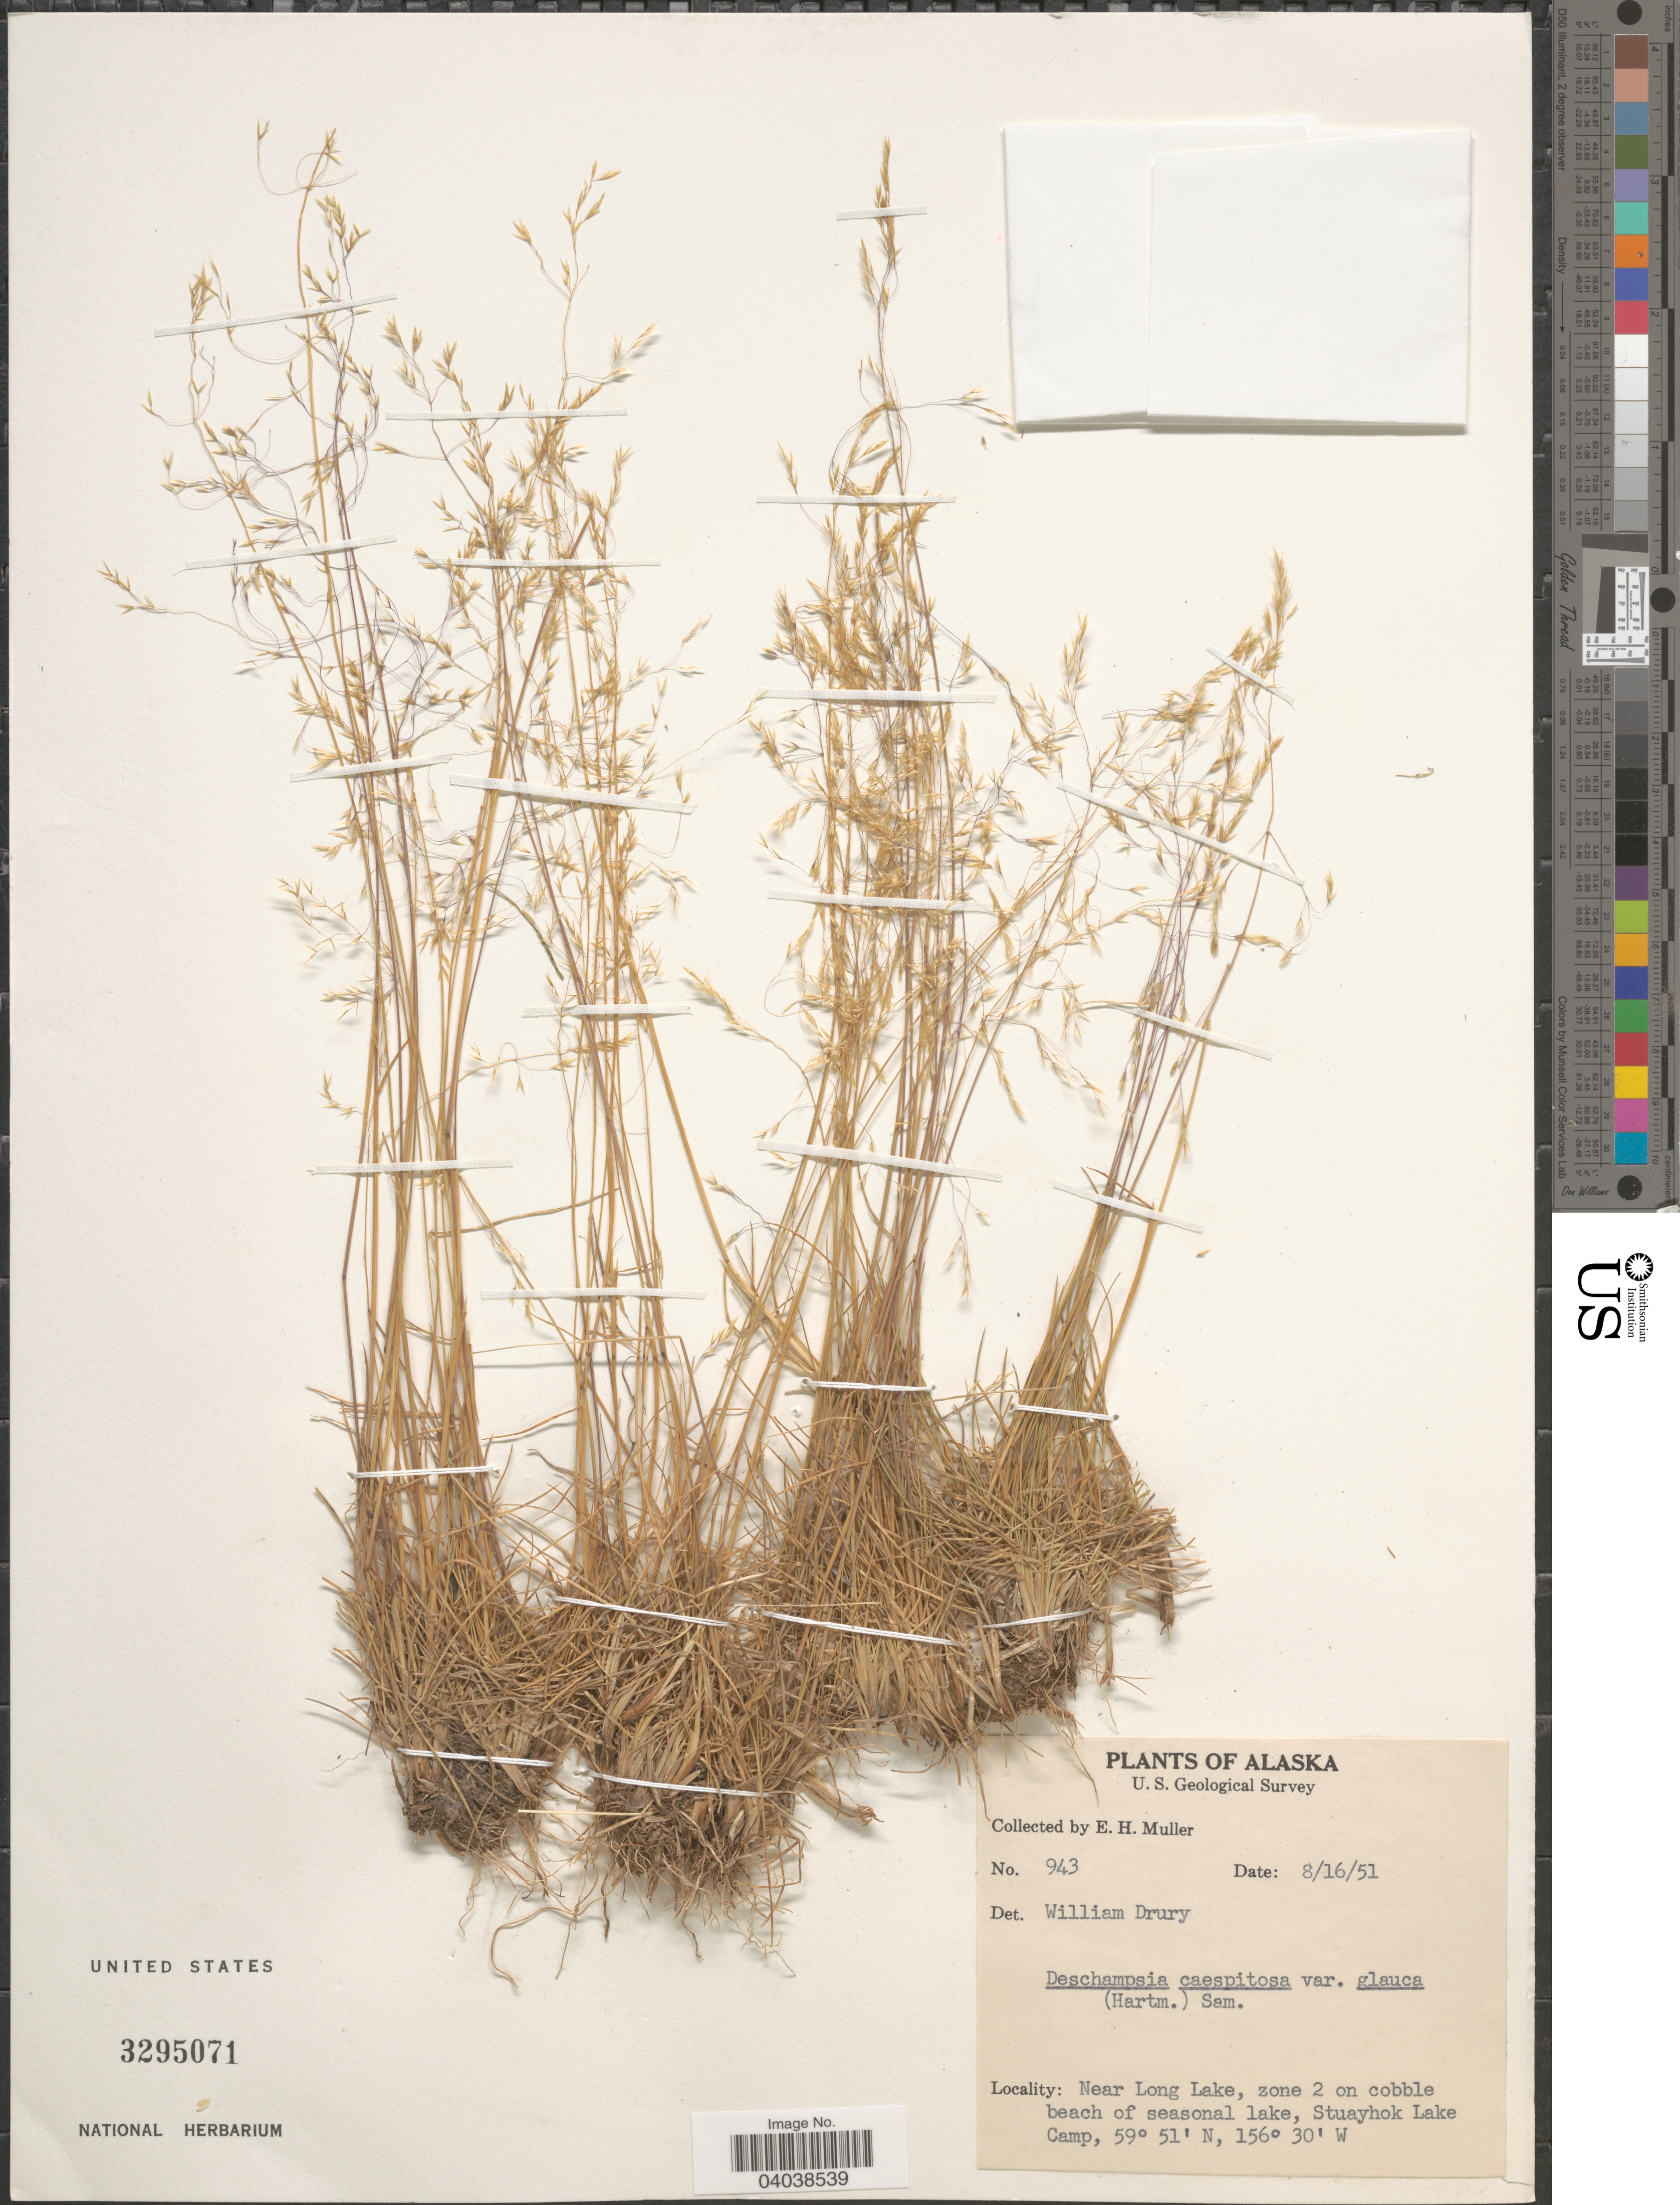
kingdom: Plantae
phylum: Tracheophyta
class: Liliopsida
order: Poales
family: Poaceae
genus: Deschampsia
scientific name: Deschampsia cespitosa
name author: (L.) P. Beauv.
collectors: E. H. Muller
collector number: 943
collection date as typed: Transcribed d/m/y: 16/8/51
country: United States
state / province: Alaska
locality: Near Long Lake, zone 2 on cobble beach of seasonal lake, Stuayhok Lake Camp.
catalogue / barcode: US 3295071